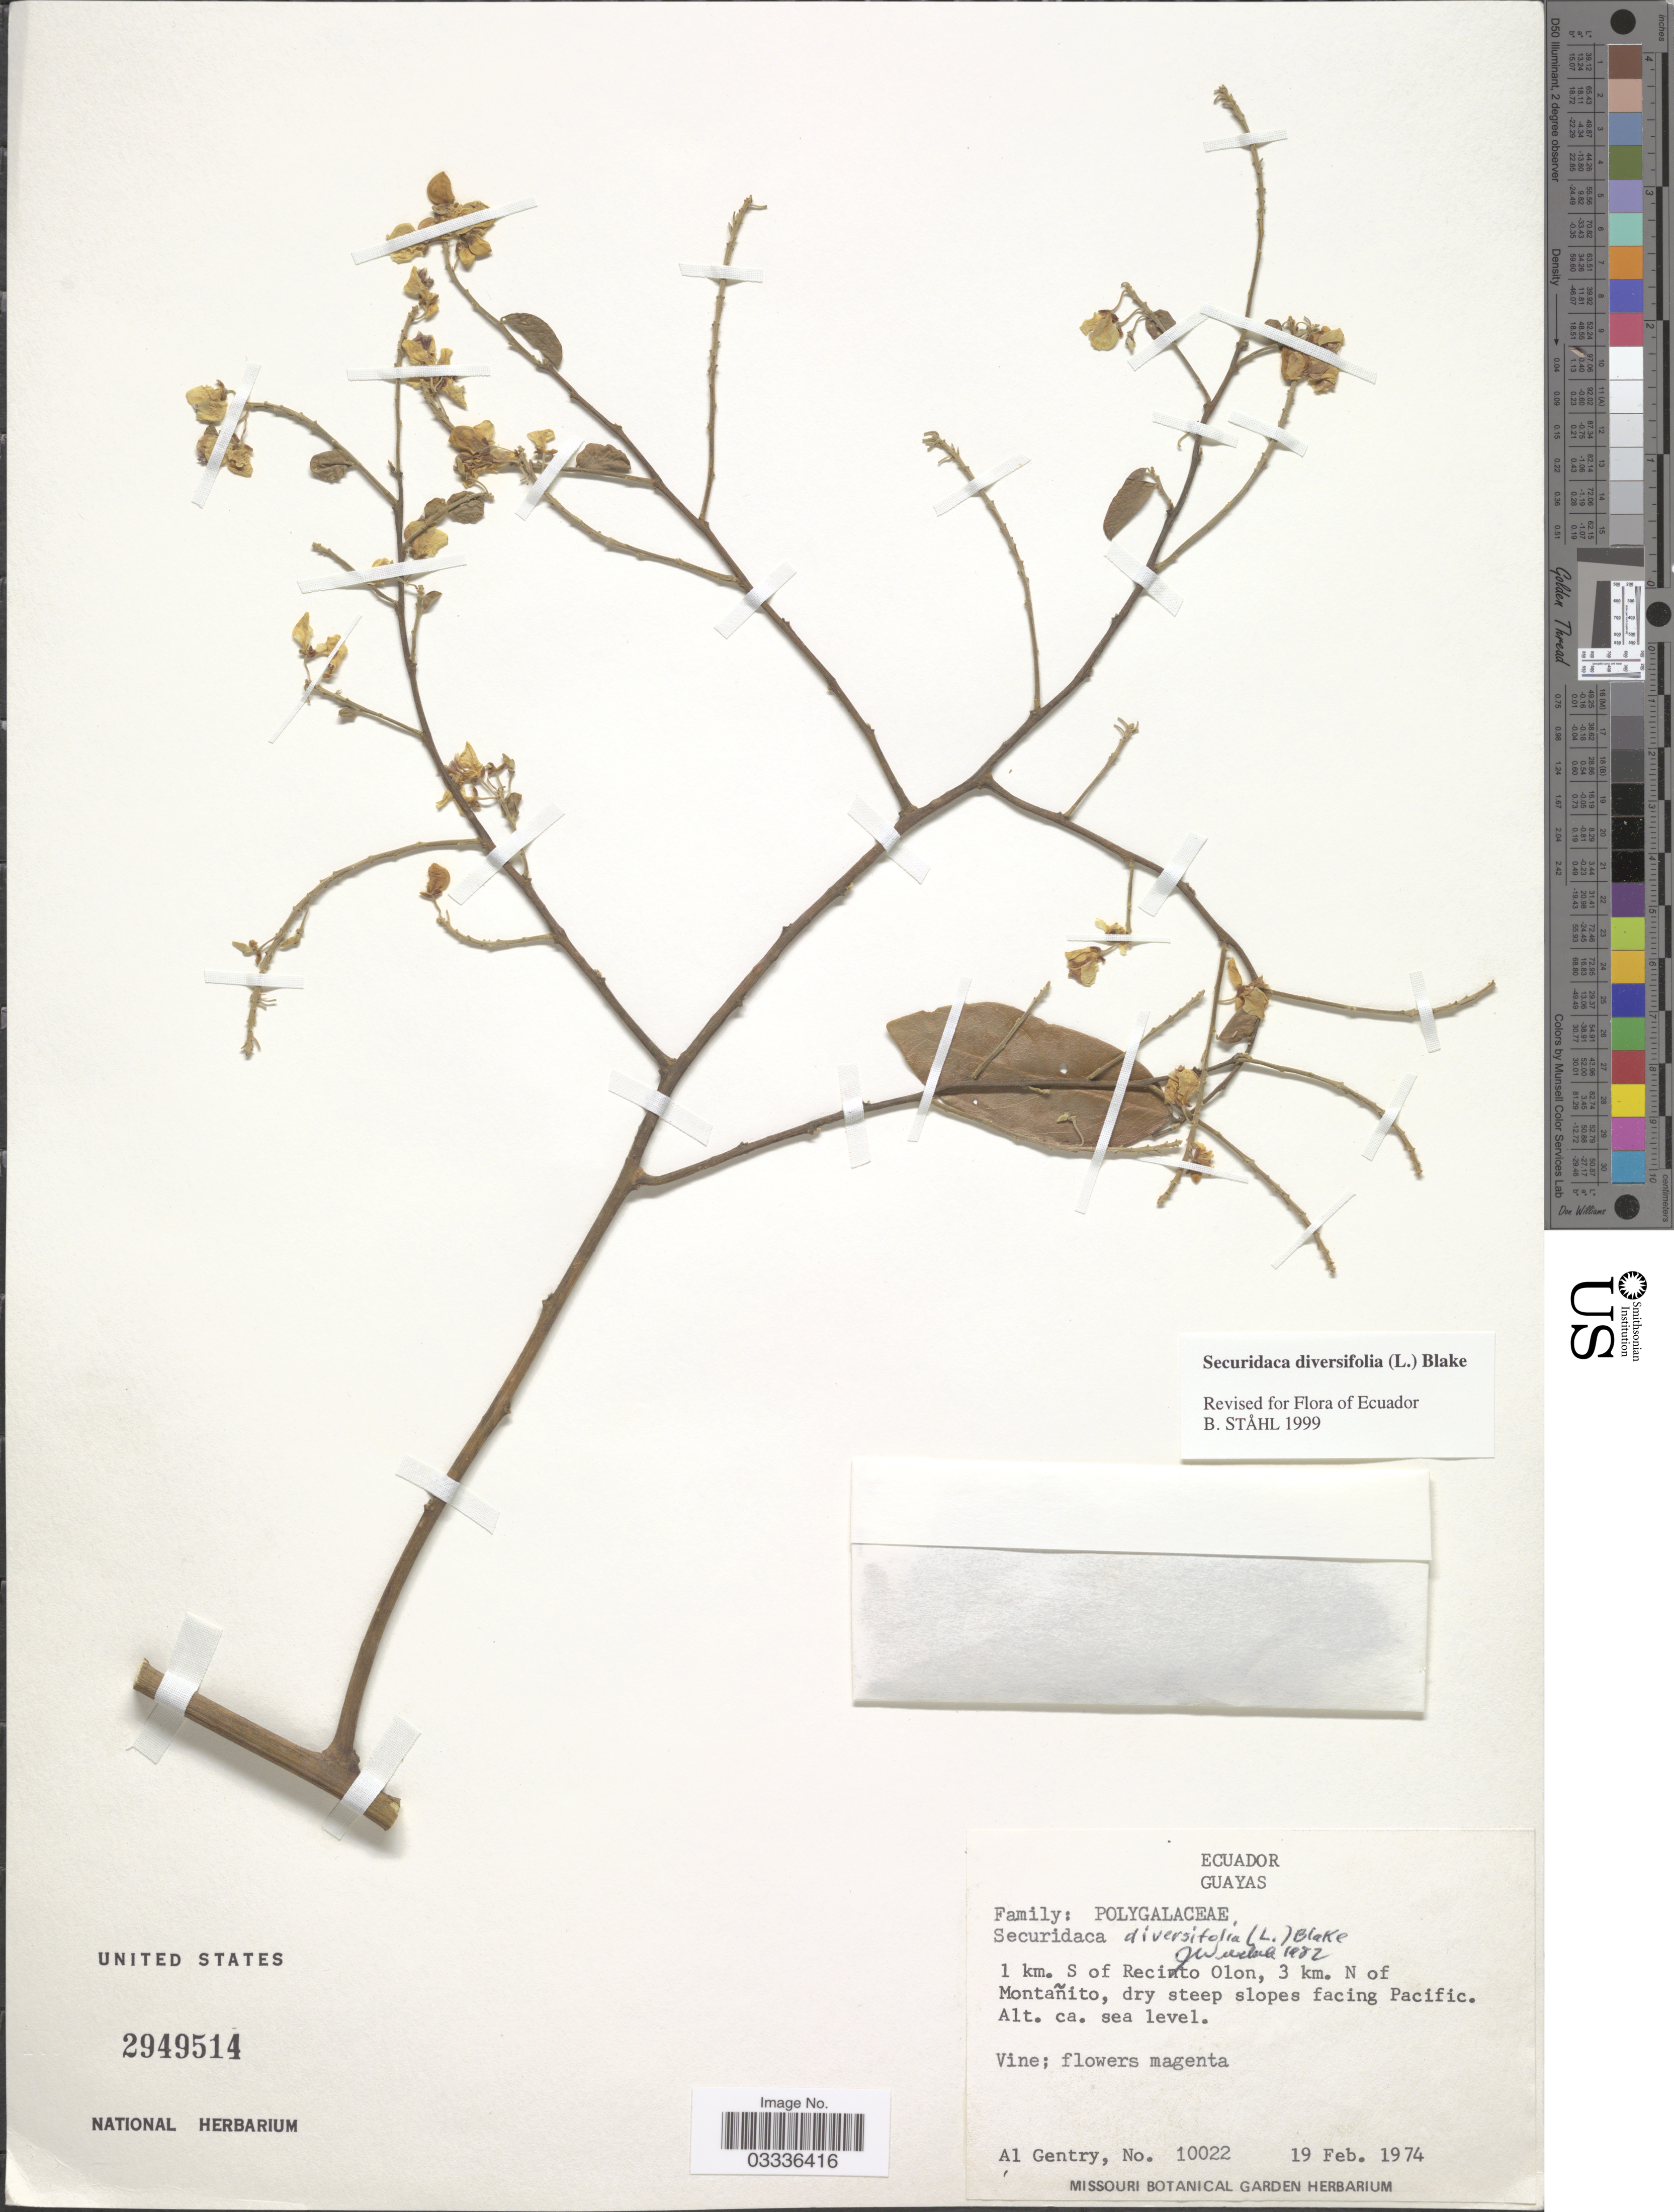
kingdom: Plantae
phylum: Tracheophyta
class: Magnoliopsida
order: Fabales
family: Polygalaceae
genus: Securidaca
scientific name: Securidaca diversifolia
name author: (L.) S.F. Blake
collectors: A. H. Gentry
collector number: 10022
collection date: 1974-02-19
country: Ecuador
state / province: Guayas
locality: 1 km. S of Recinto Olon, 3 km. N of Montañit, dry steep slopes facing Pacific.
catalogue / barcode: US 2949514